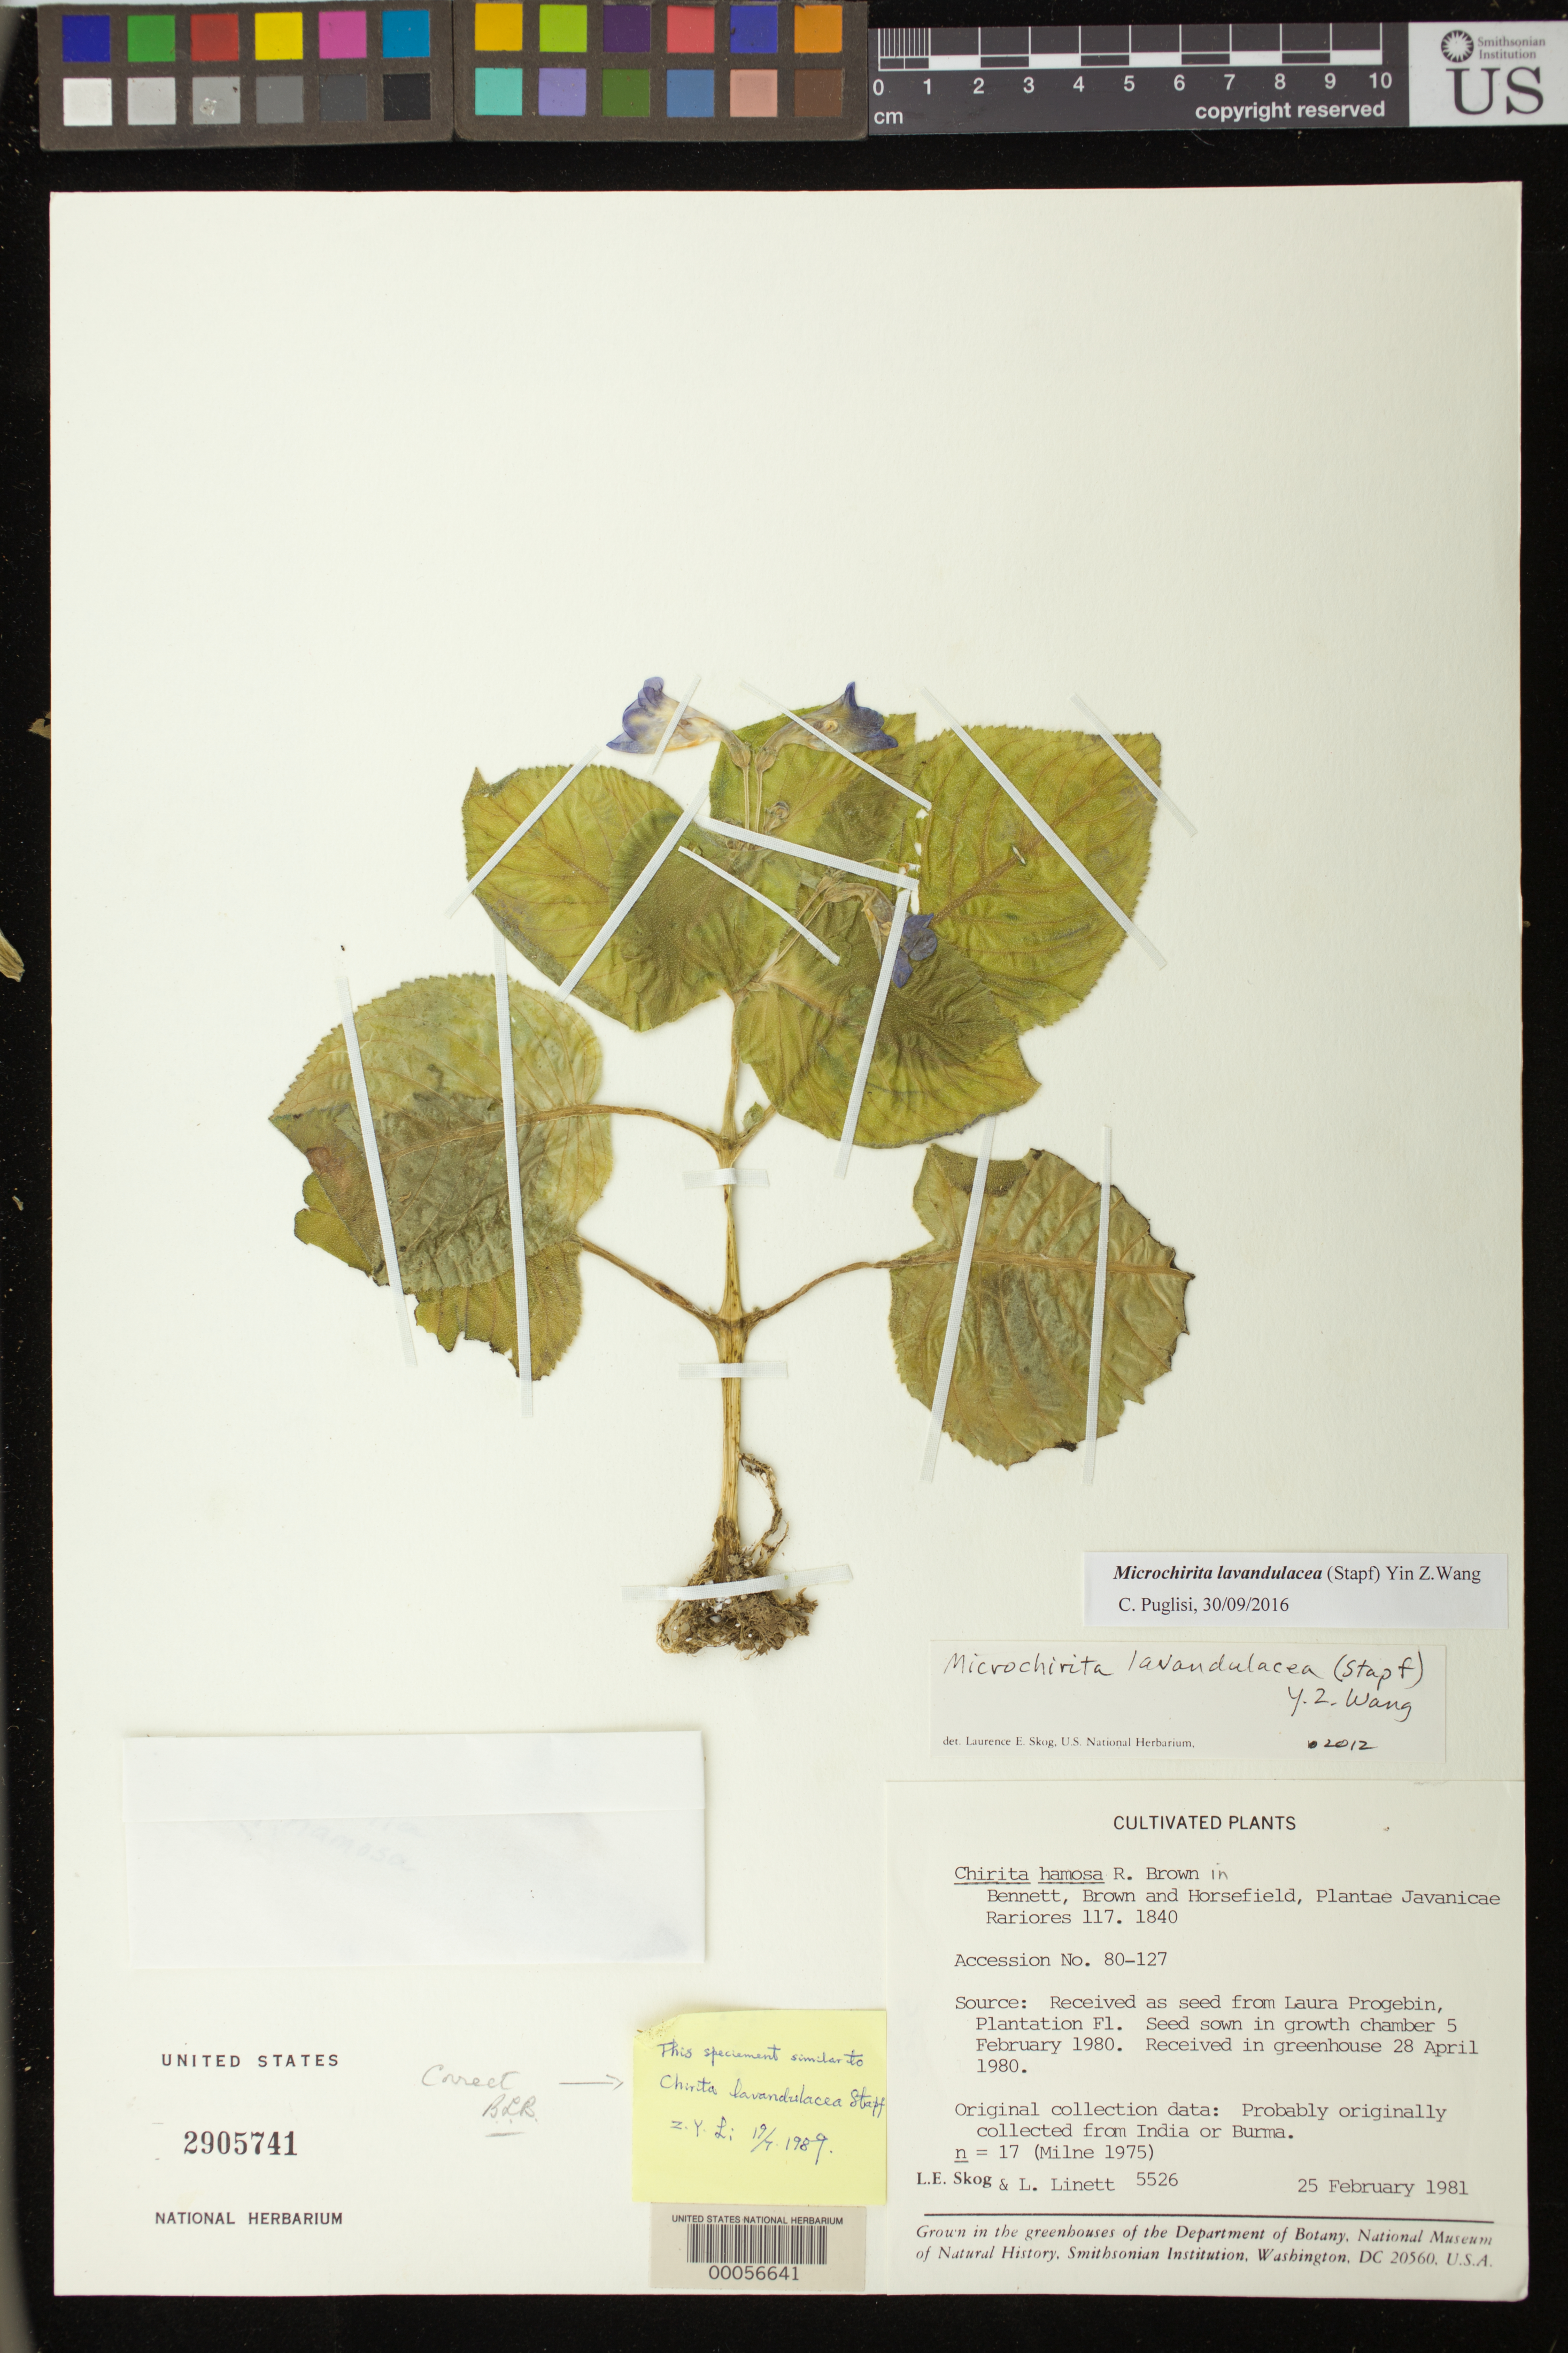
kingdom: Plantae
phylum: Tracheophyta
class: Magnoliopsida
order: Lamiales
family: Gesneriaceae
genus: Microchirita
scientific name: Microchirita lavandulacea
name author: (Stapf) Y.Z. Wang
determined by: Skog, Laurence E.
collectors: L. E. Skog & L. Linett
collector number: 5526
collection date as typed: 25 Feb 1981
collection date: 1981-02-25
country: United States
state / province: District of Columbia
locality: Cultivated, Smithsonian botany greenhouses, Washington, DC [orig. Myanmar or India]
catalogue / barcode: US 2905741